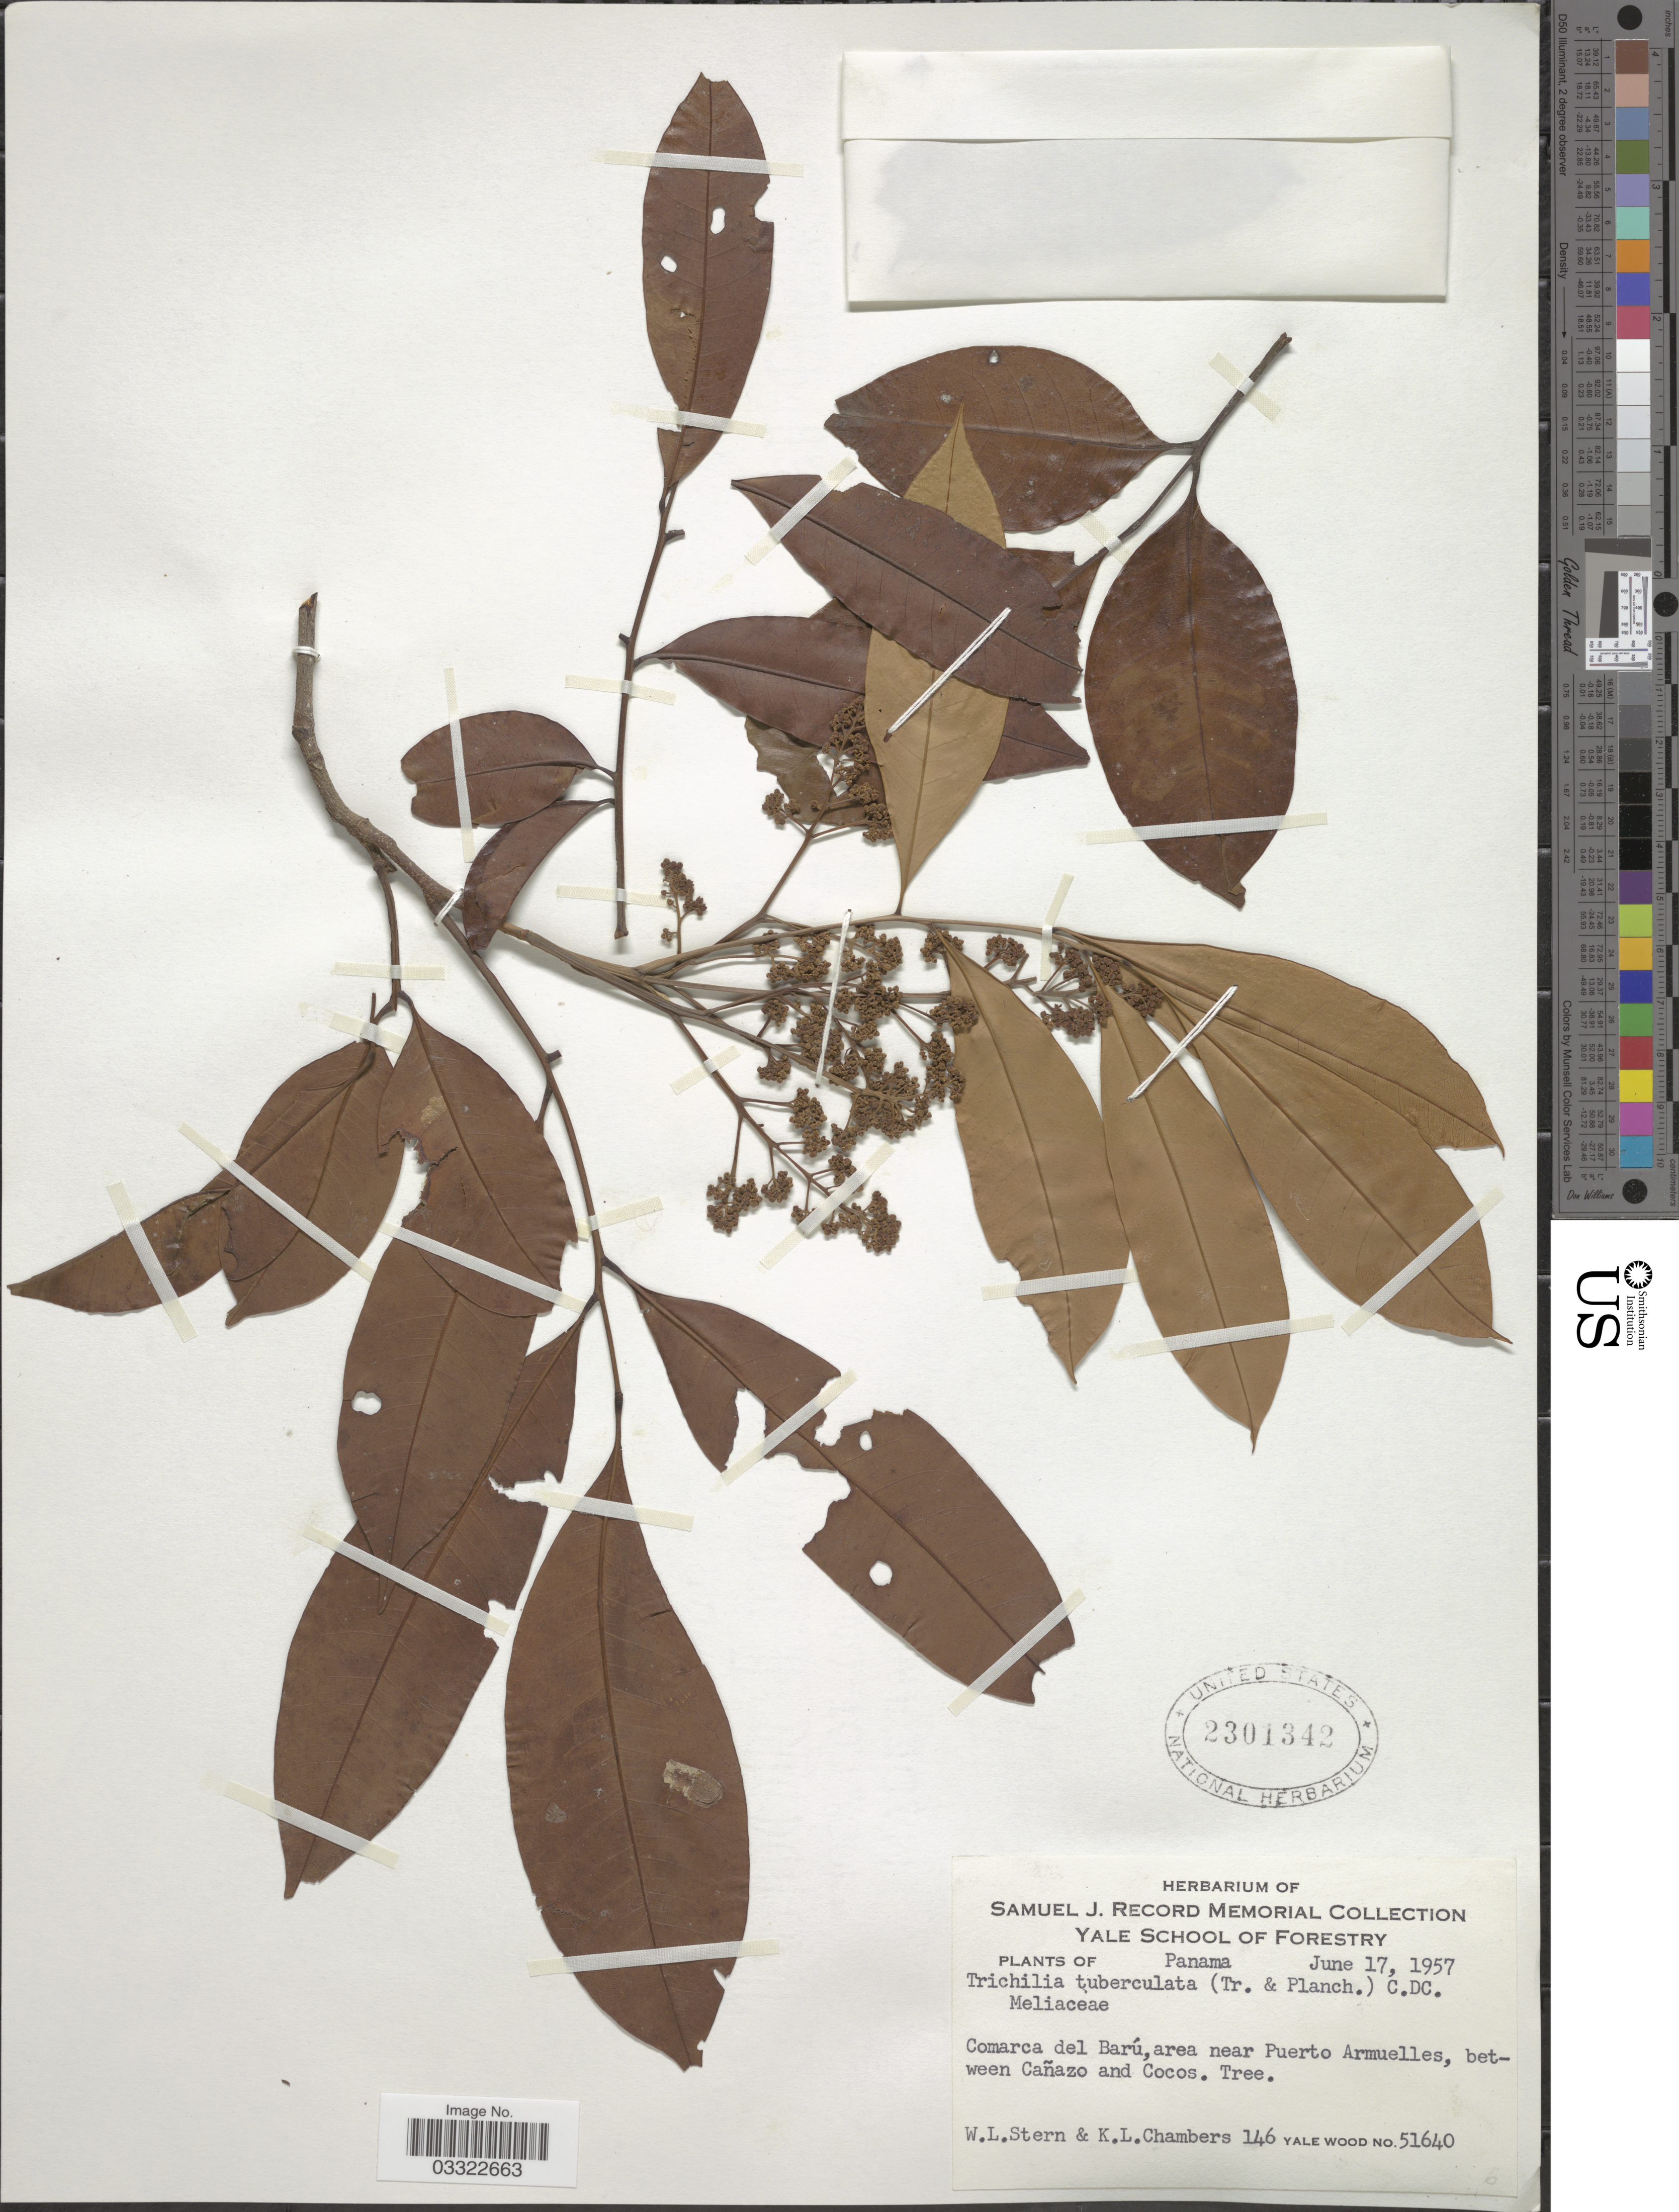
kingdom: Plantae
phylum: Tracheophyta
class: Magnoliopsida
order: Sapindales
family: Meliaceae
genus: Trichilia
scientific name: Trichilia tuberculata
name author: (Triana & Planch.) C. DC.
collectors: W. L. Stern & K. Chambers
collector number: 146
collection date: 1957-06-17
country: Panama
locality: Comarca del Barú, area near Puerto Armuelles, between Cañazo and Cocos.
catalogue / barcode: US 2301342